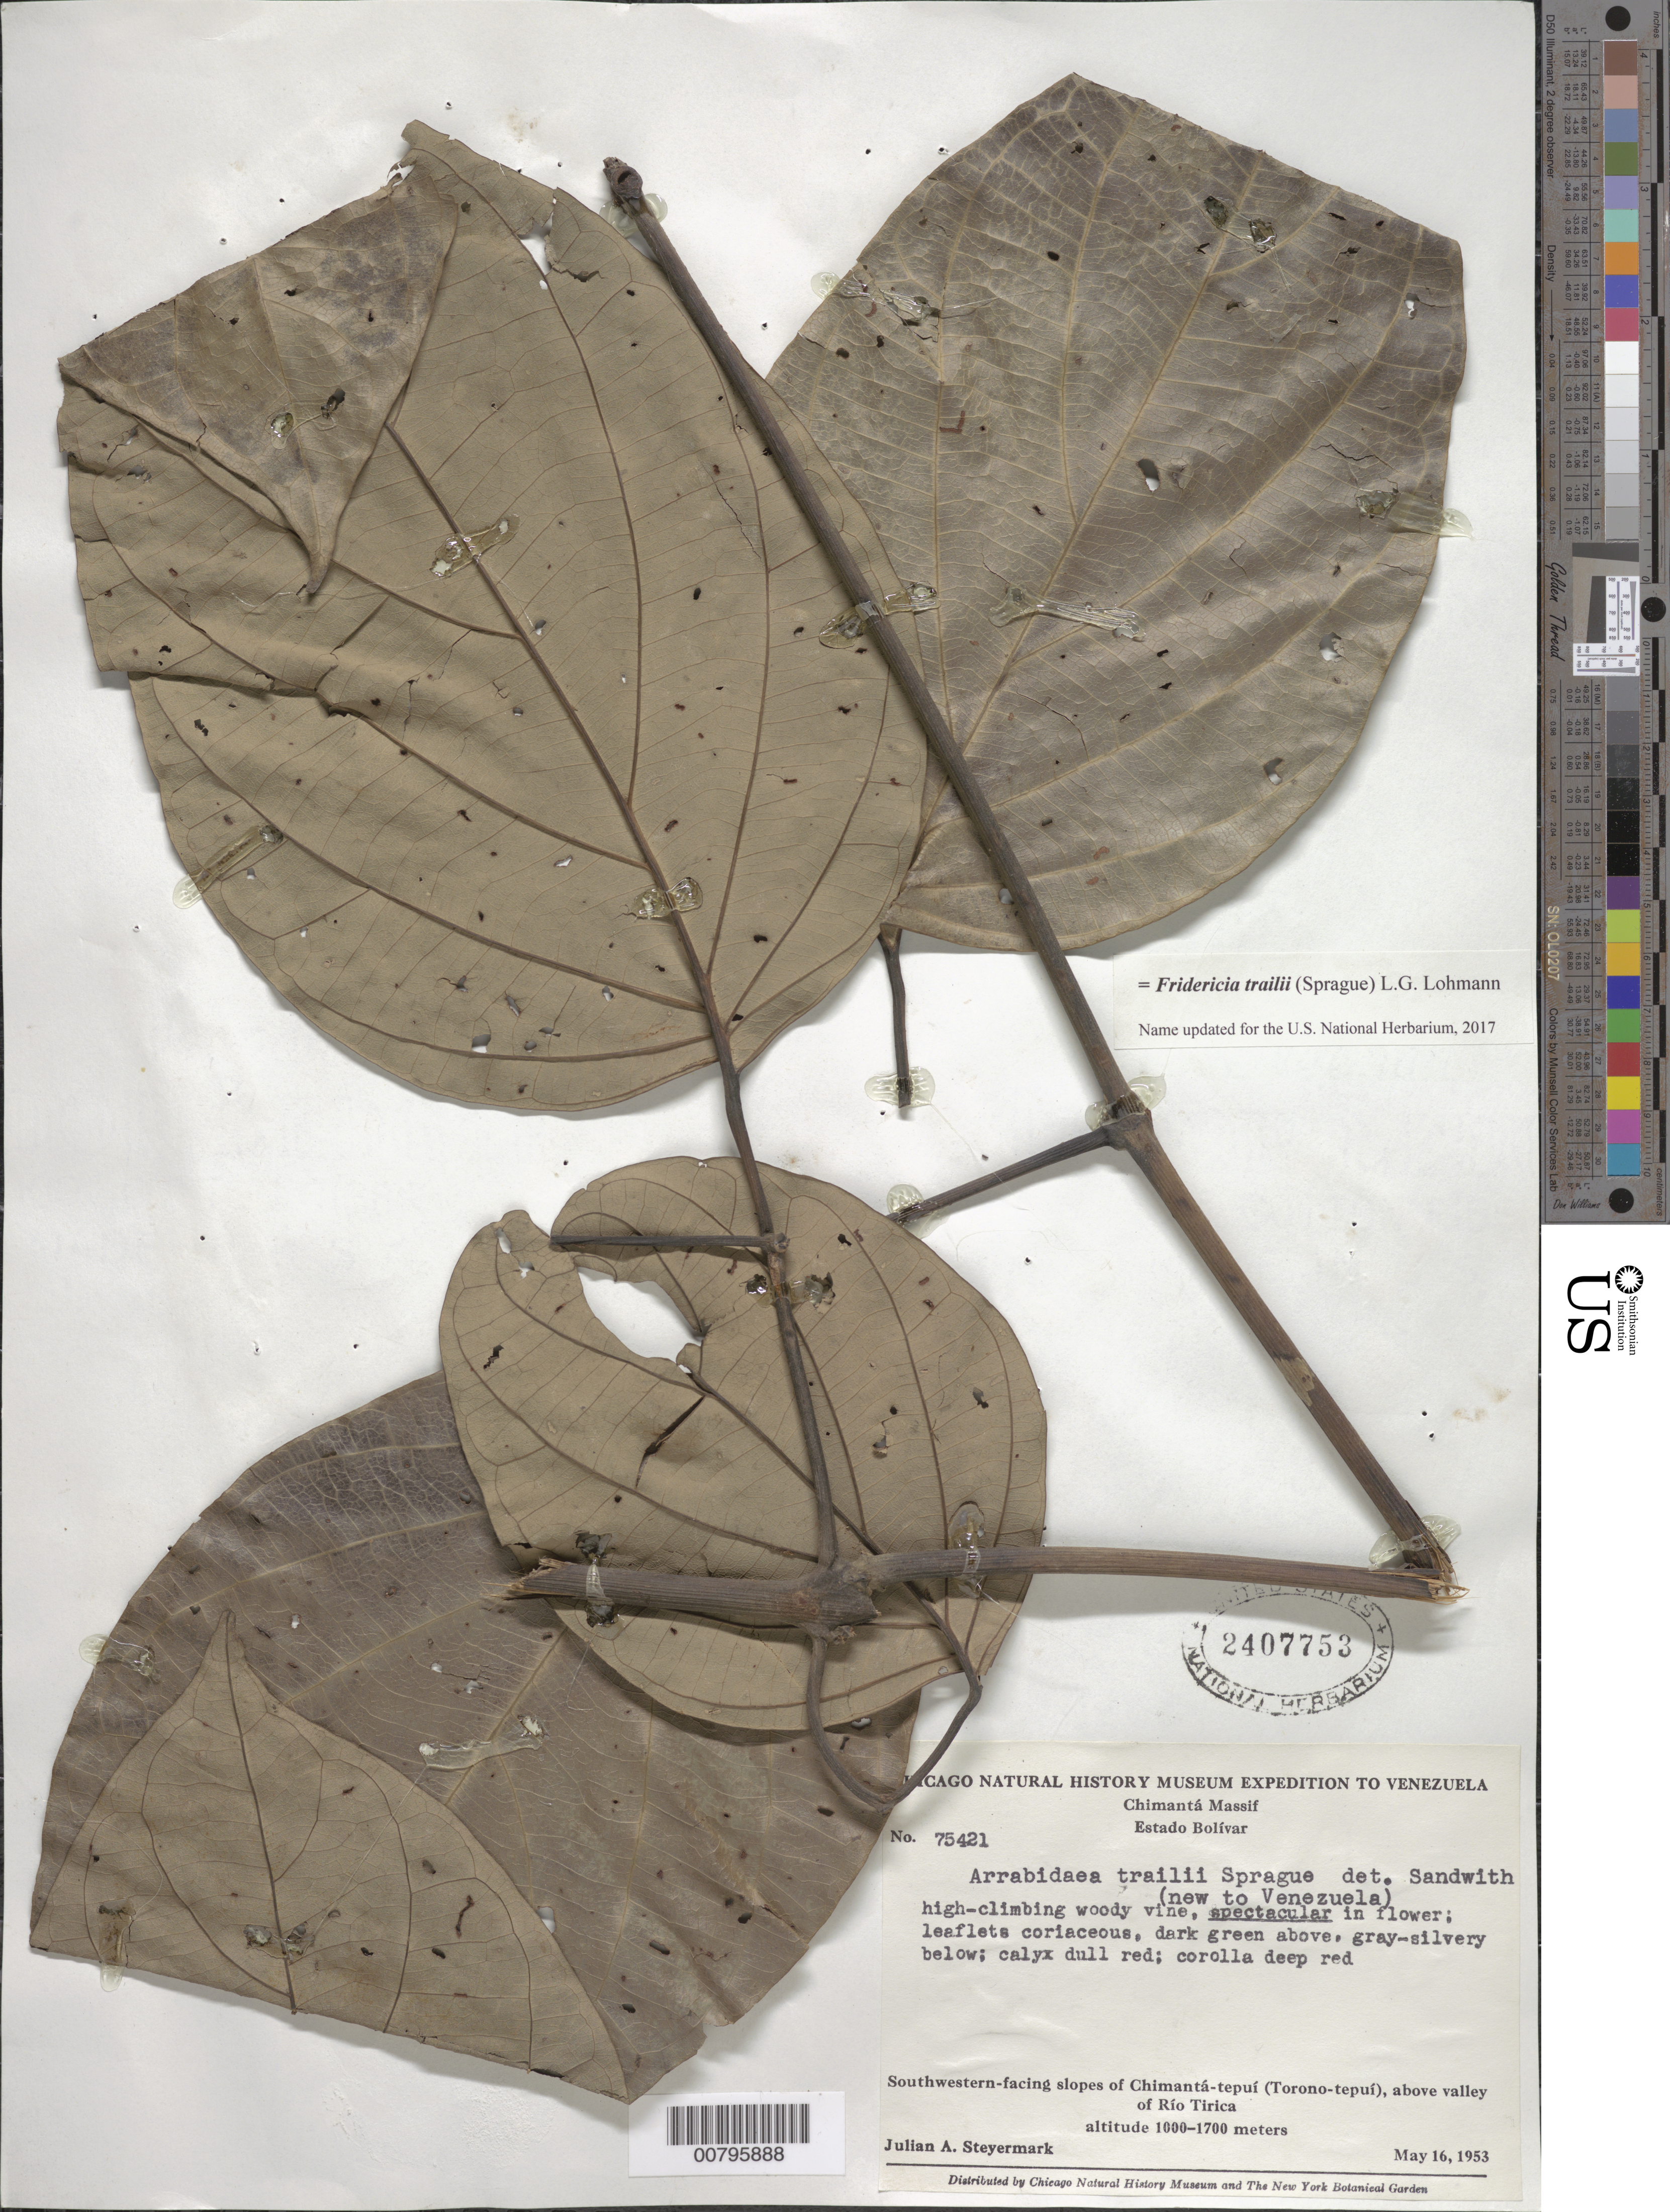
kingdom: Plantae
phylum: Tracheophyta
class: Magnoliopsida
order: Lamiales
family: Bignoniaceae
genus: Fridericia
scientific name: Fridericia trailii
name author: (Sprague) L.G. Lohmann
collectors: J. Steyermark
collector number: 75421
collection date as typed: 16-May-53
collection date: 1953-05-16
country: Venezuela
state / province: Bolívar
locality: Chimantá-tepuí (Torono-tepuí), above valley of Río Tirica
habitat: SW facing slopes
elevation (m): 1000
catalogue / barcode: US 2407753